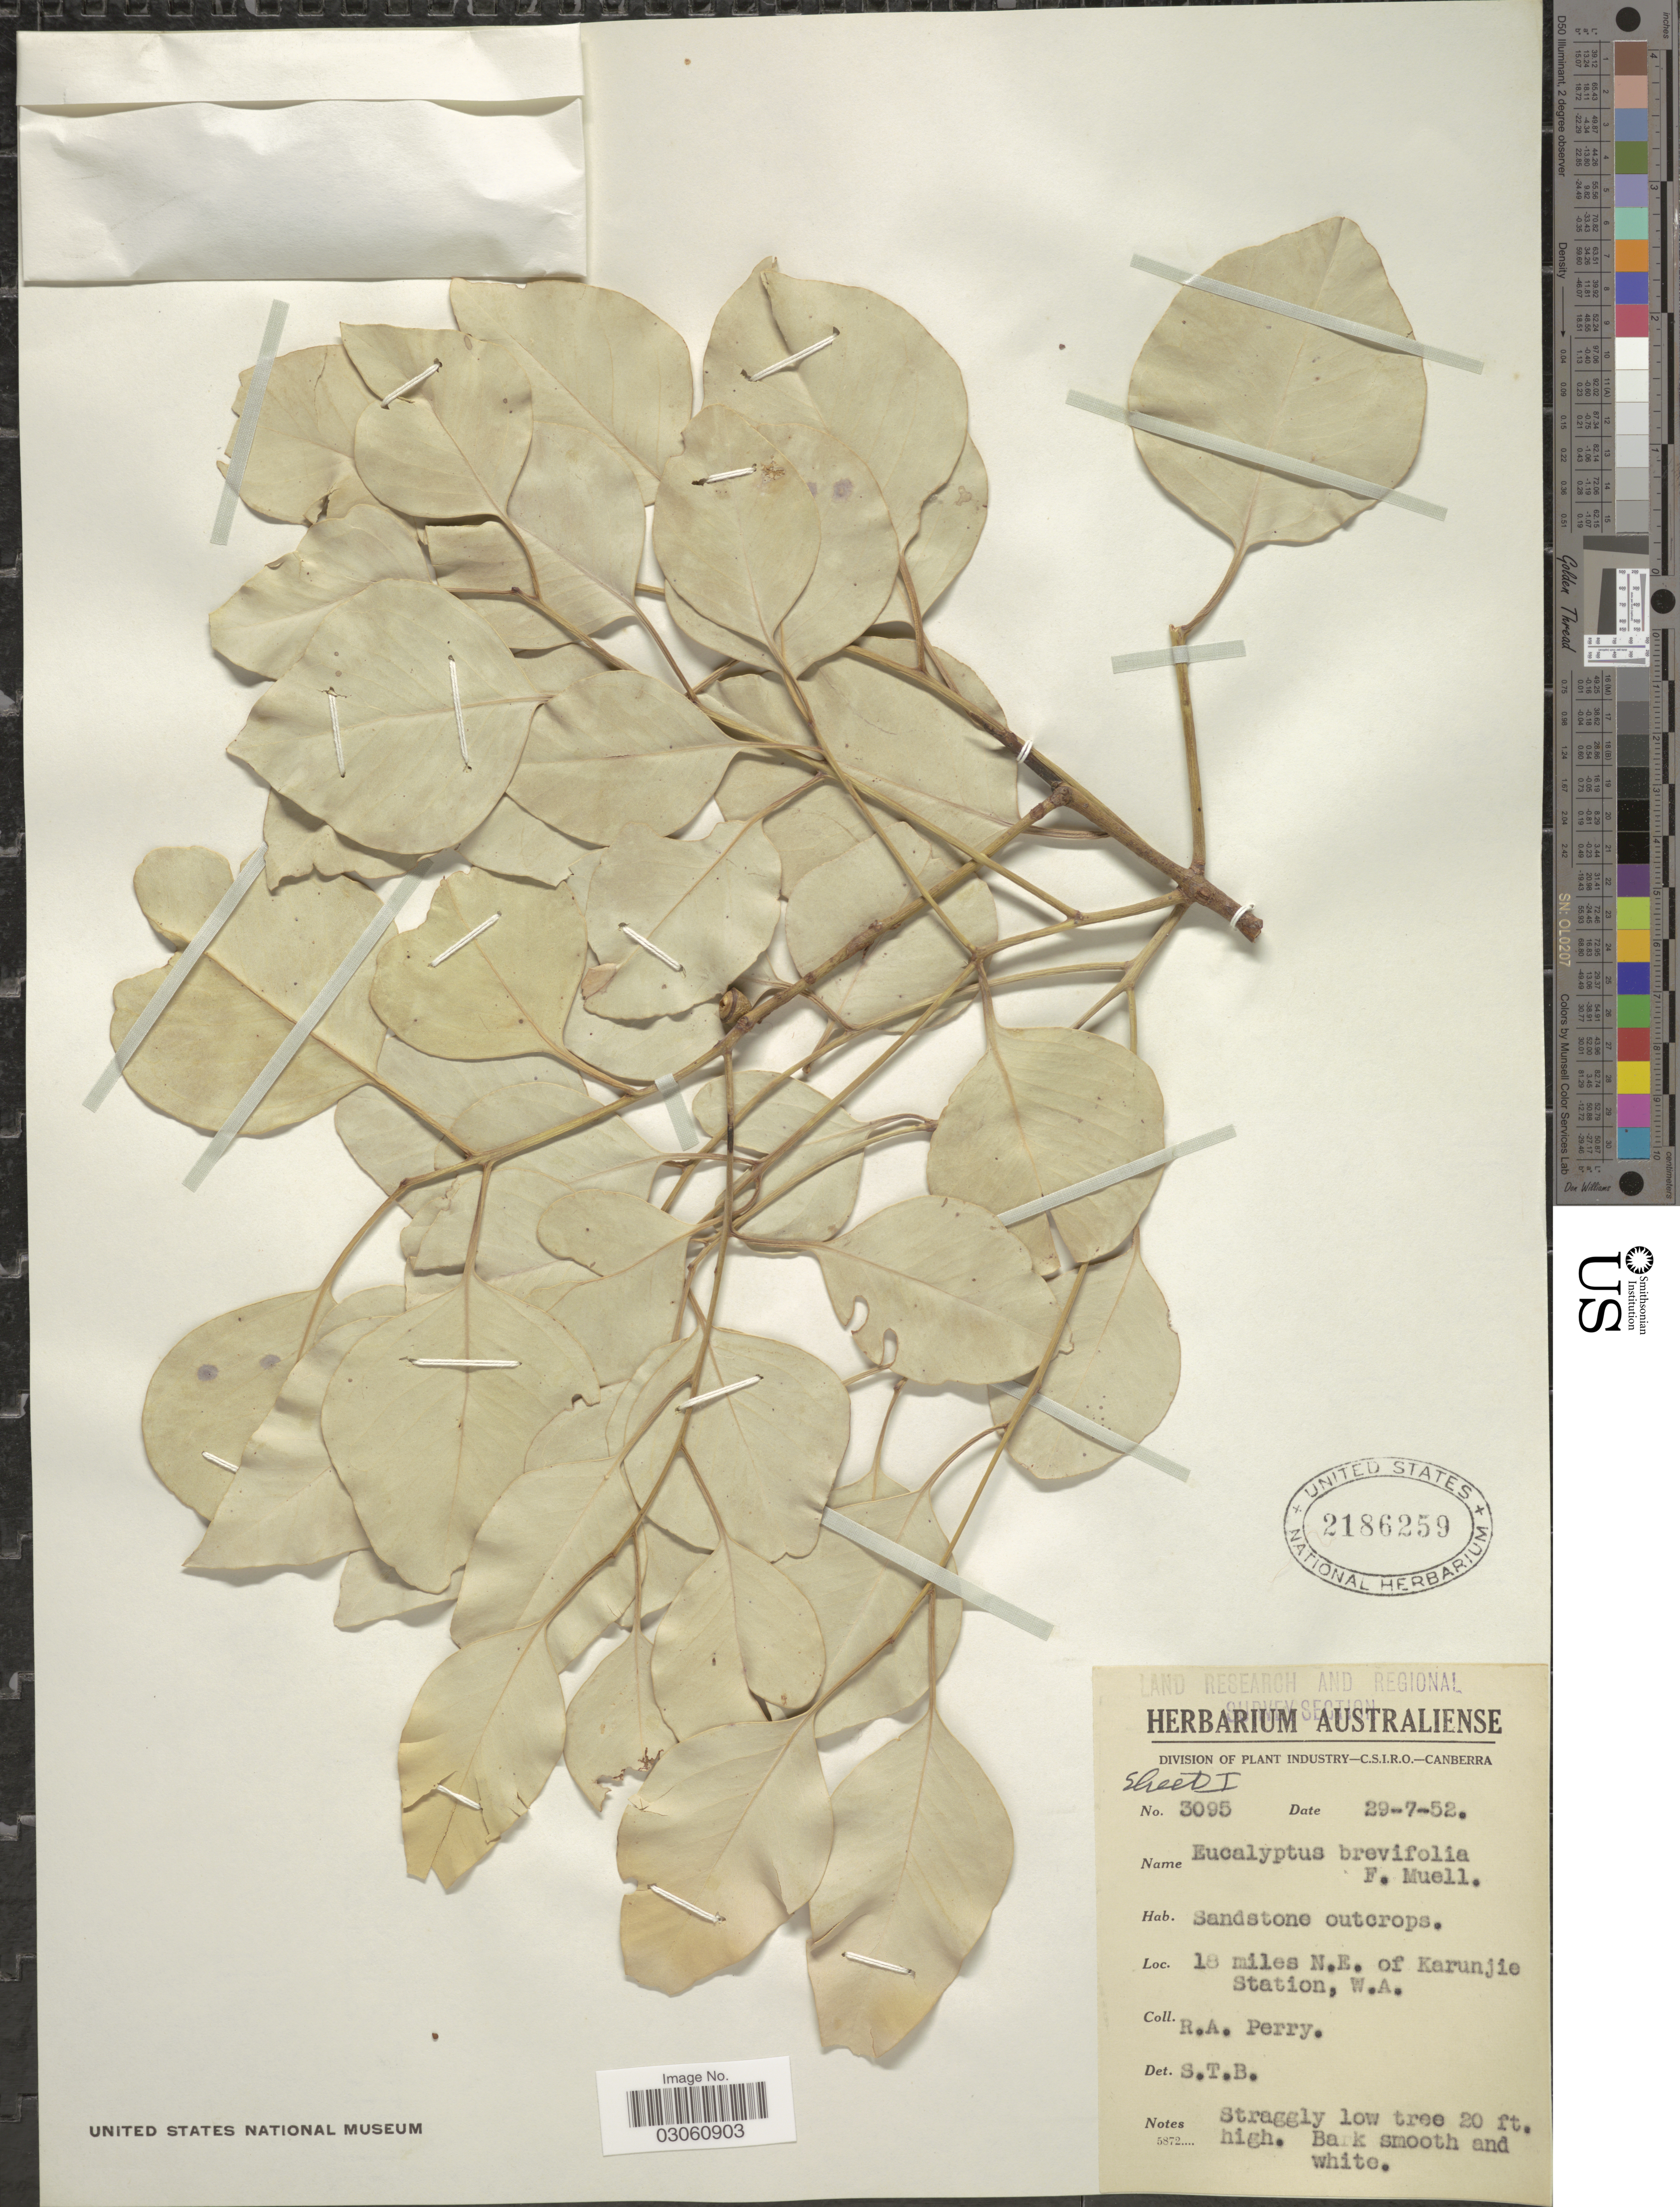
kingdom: Plantae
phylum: Tracheophyta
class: Magnoliopsida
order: Myrtales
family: Myrtaceae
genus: Eucalyptus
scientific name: Eucalyptus brevifolia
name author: F. Muell.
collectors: Perry, R. A.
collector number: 3095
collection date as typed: Transcribed d/m/y: 29/7/52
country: Australia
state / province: Western Australia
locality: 18 miles N.E. of Karunjie Station, W.A.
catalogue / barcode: US 2186258